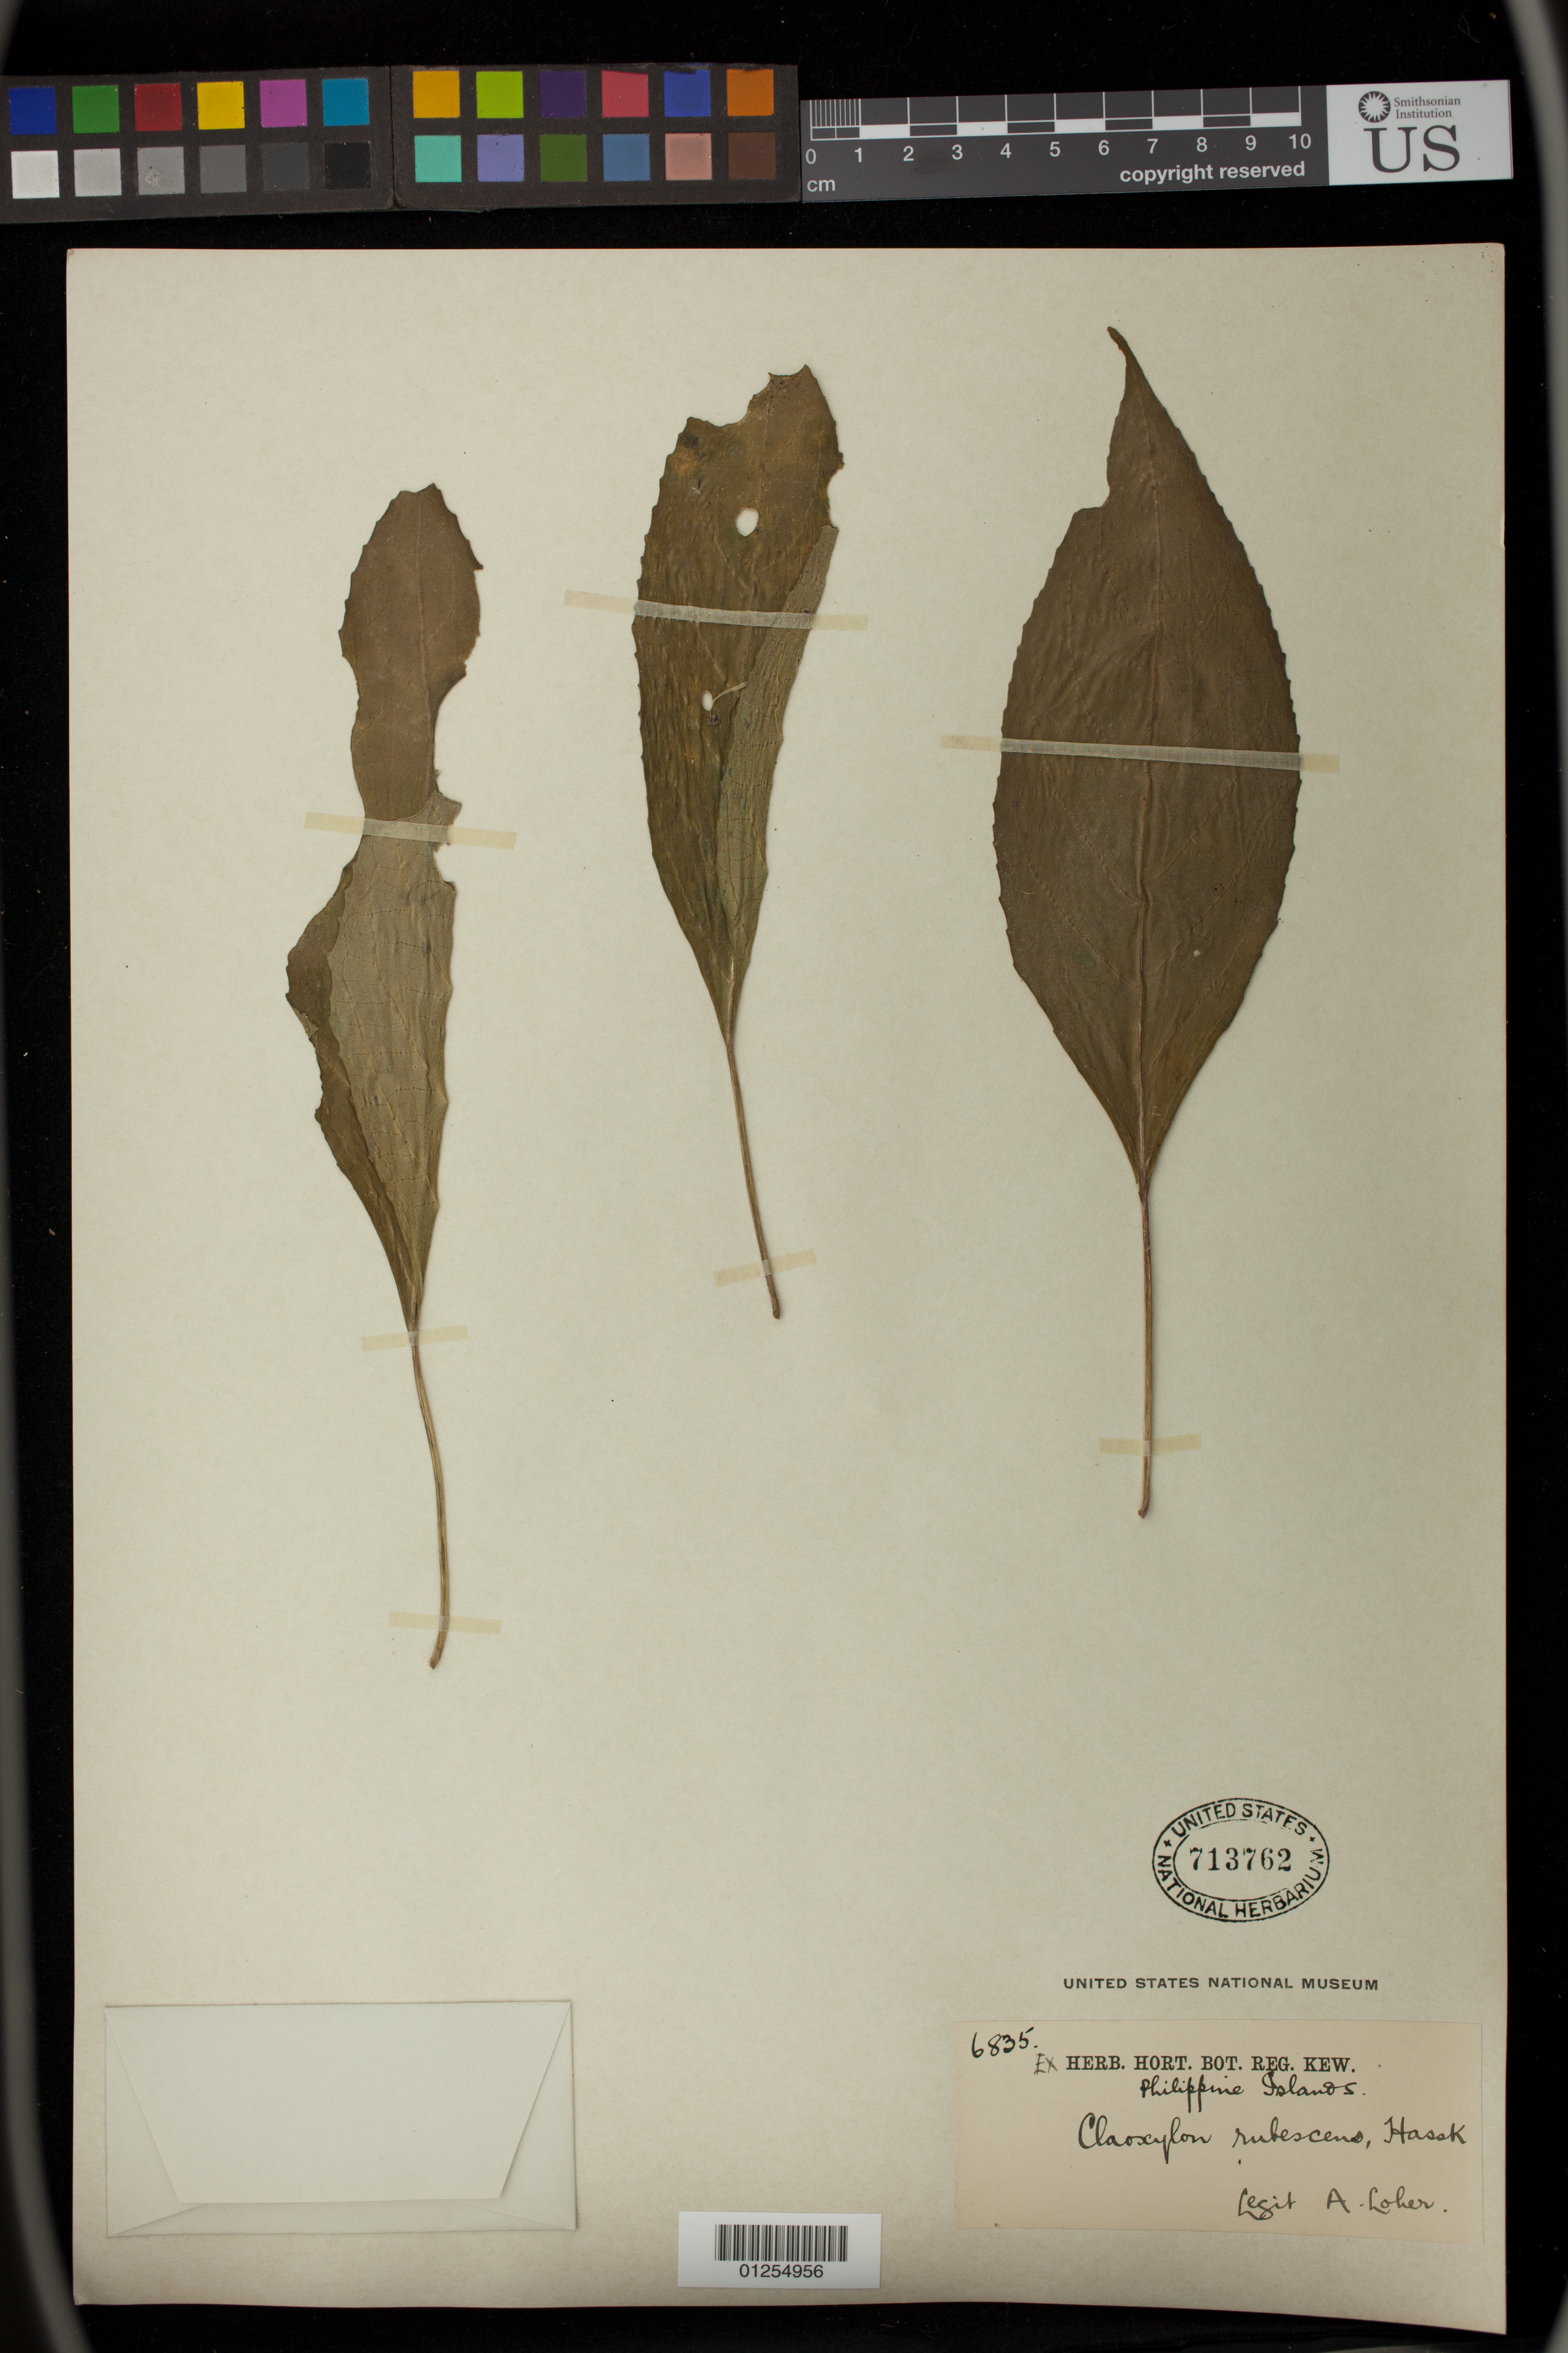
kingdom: Plantae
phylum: Tracheophyta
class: Magnoliopsida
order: Malpighiales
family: Euphorbiaceae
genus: Claoxylon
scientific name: Claoxylon rebescens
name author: Miq.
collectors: A. Loher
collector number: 6835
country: Philippines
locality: Philippine Islands.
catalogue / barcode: US 713762